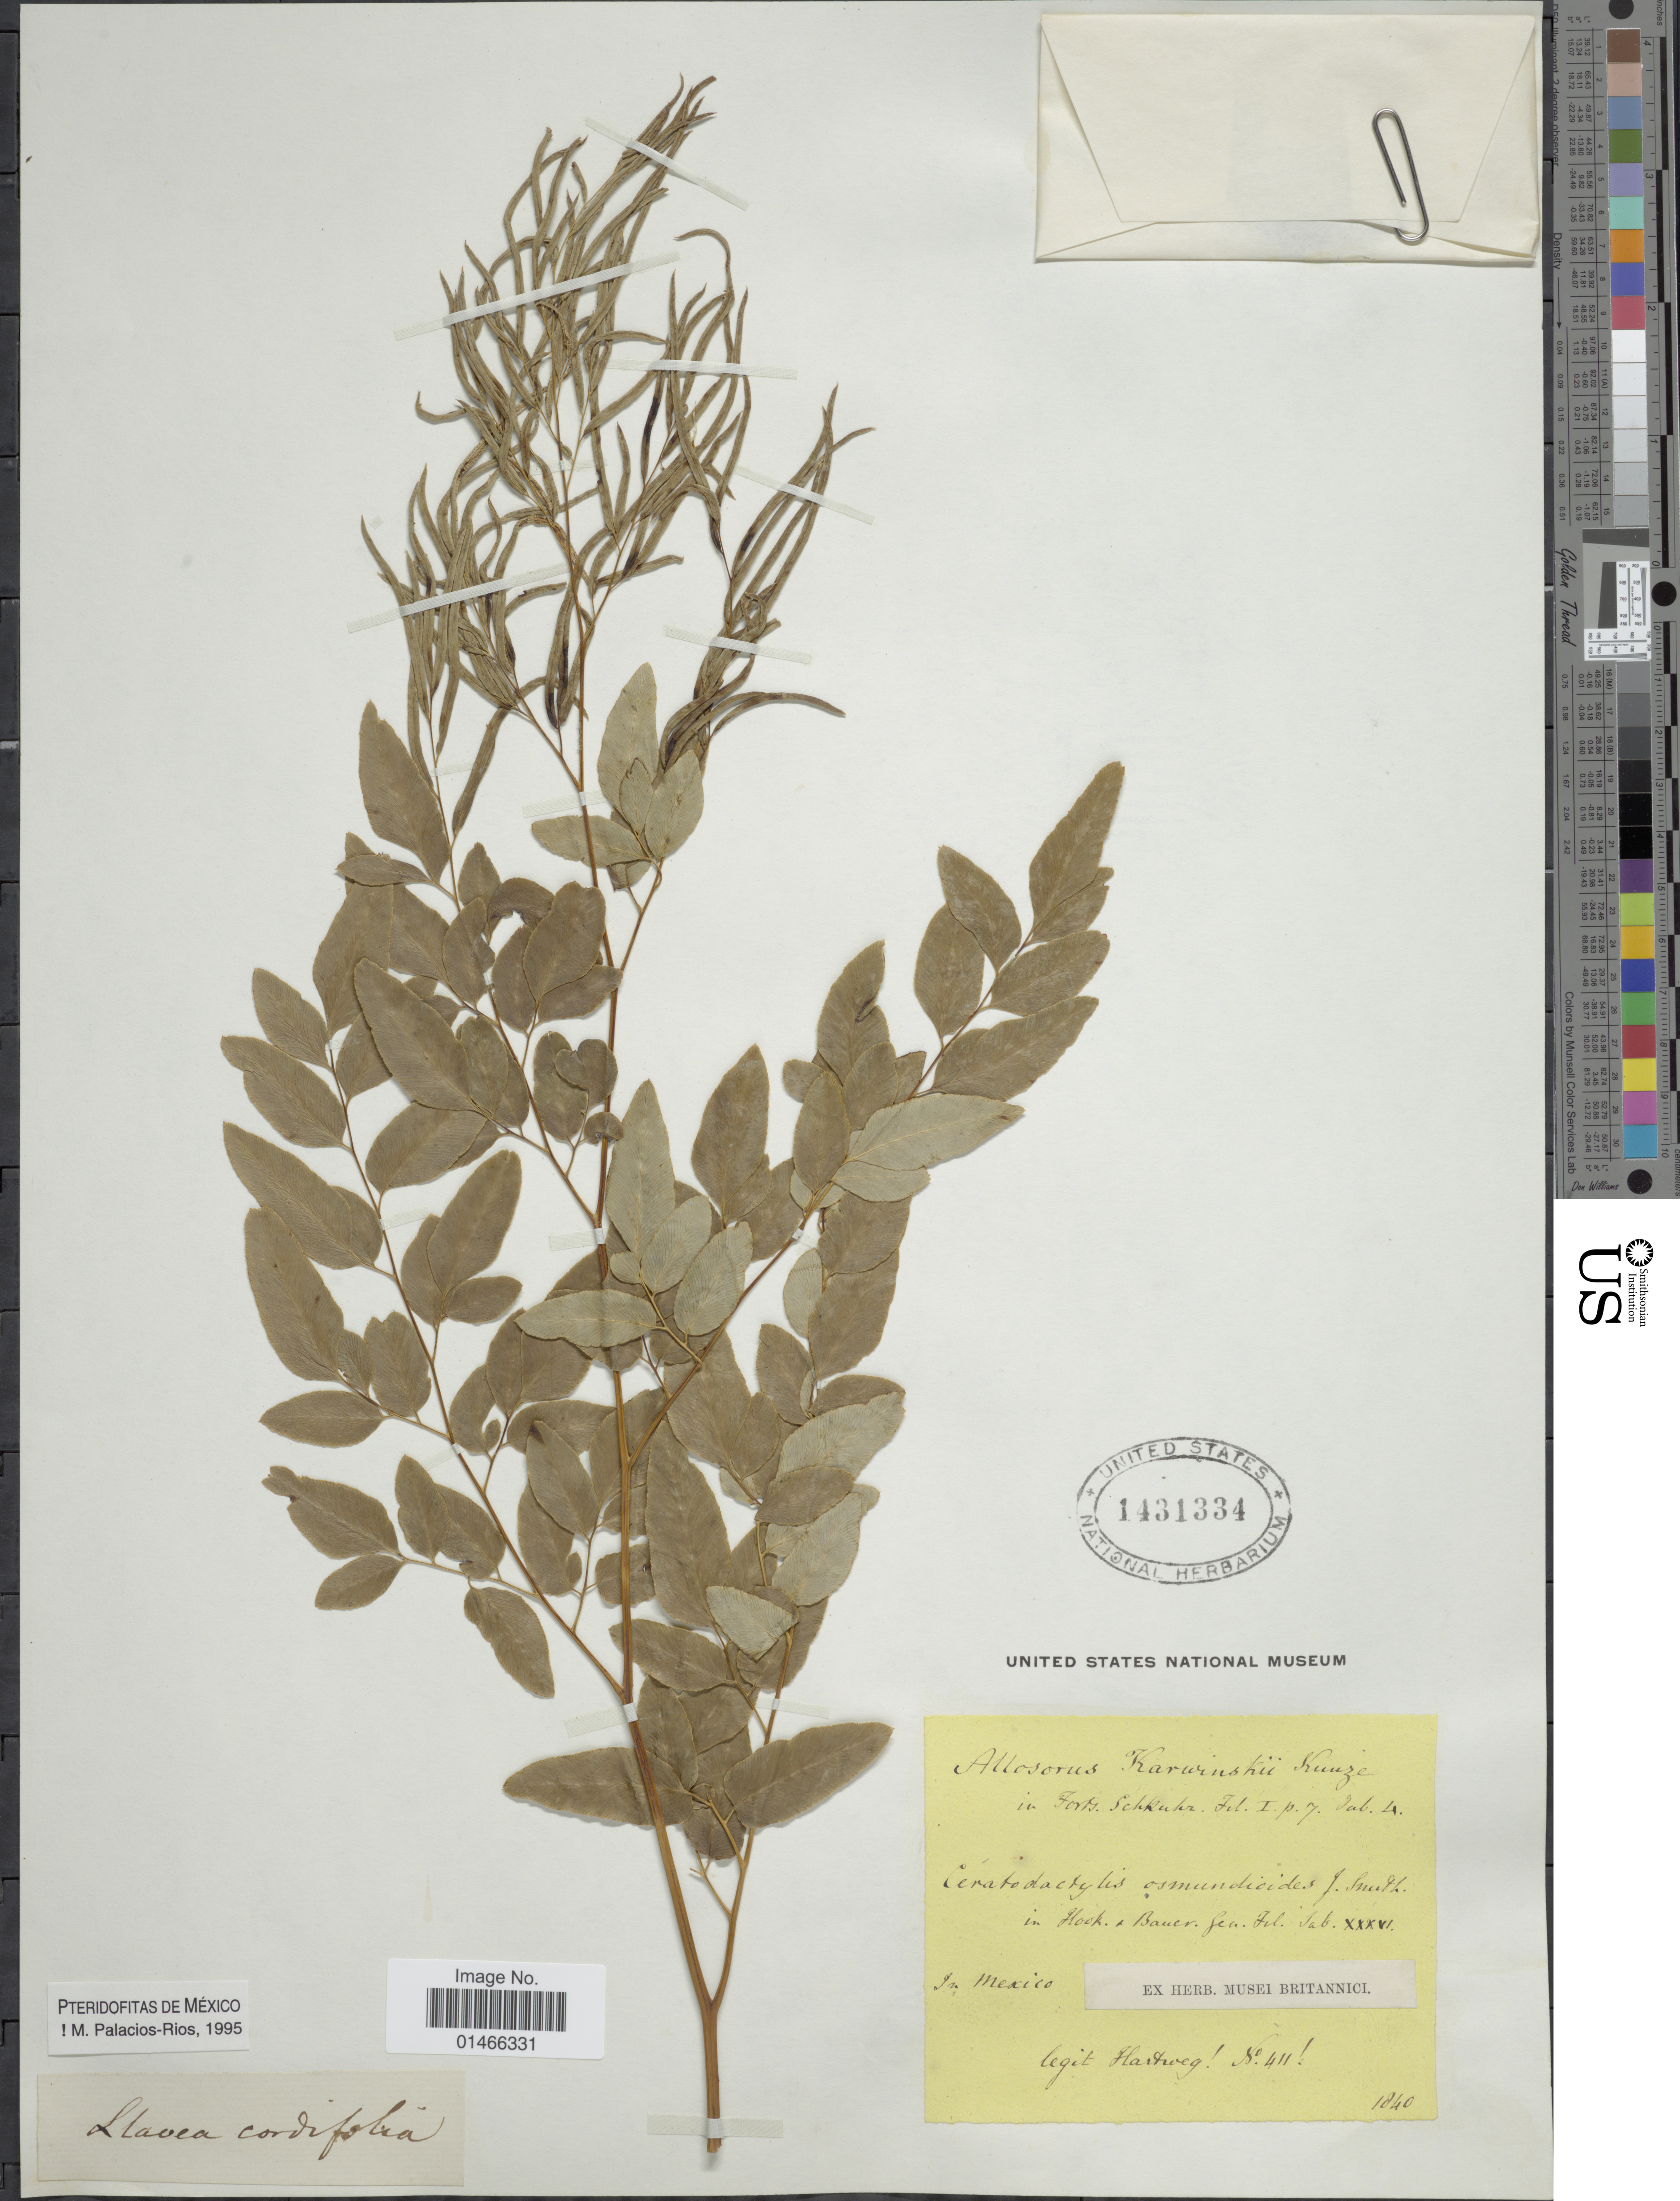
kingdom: Plantae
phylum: Tracheophyta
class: Polypodiopsida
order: Polypodiales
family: Pteridaceae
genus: Llavea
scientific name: Llavea cordifolia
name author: Lag.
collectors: Hartweg, --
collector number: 411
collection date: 1840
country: Mexico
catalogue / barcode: US 1431334